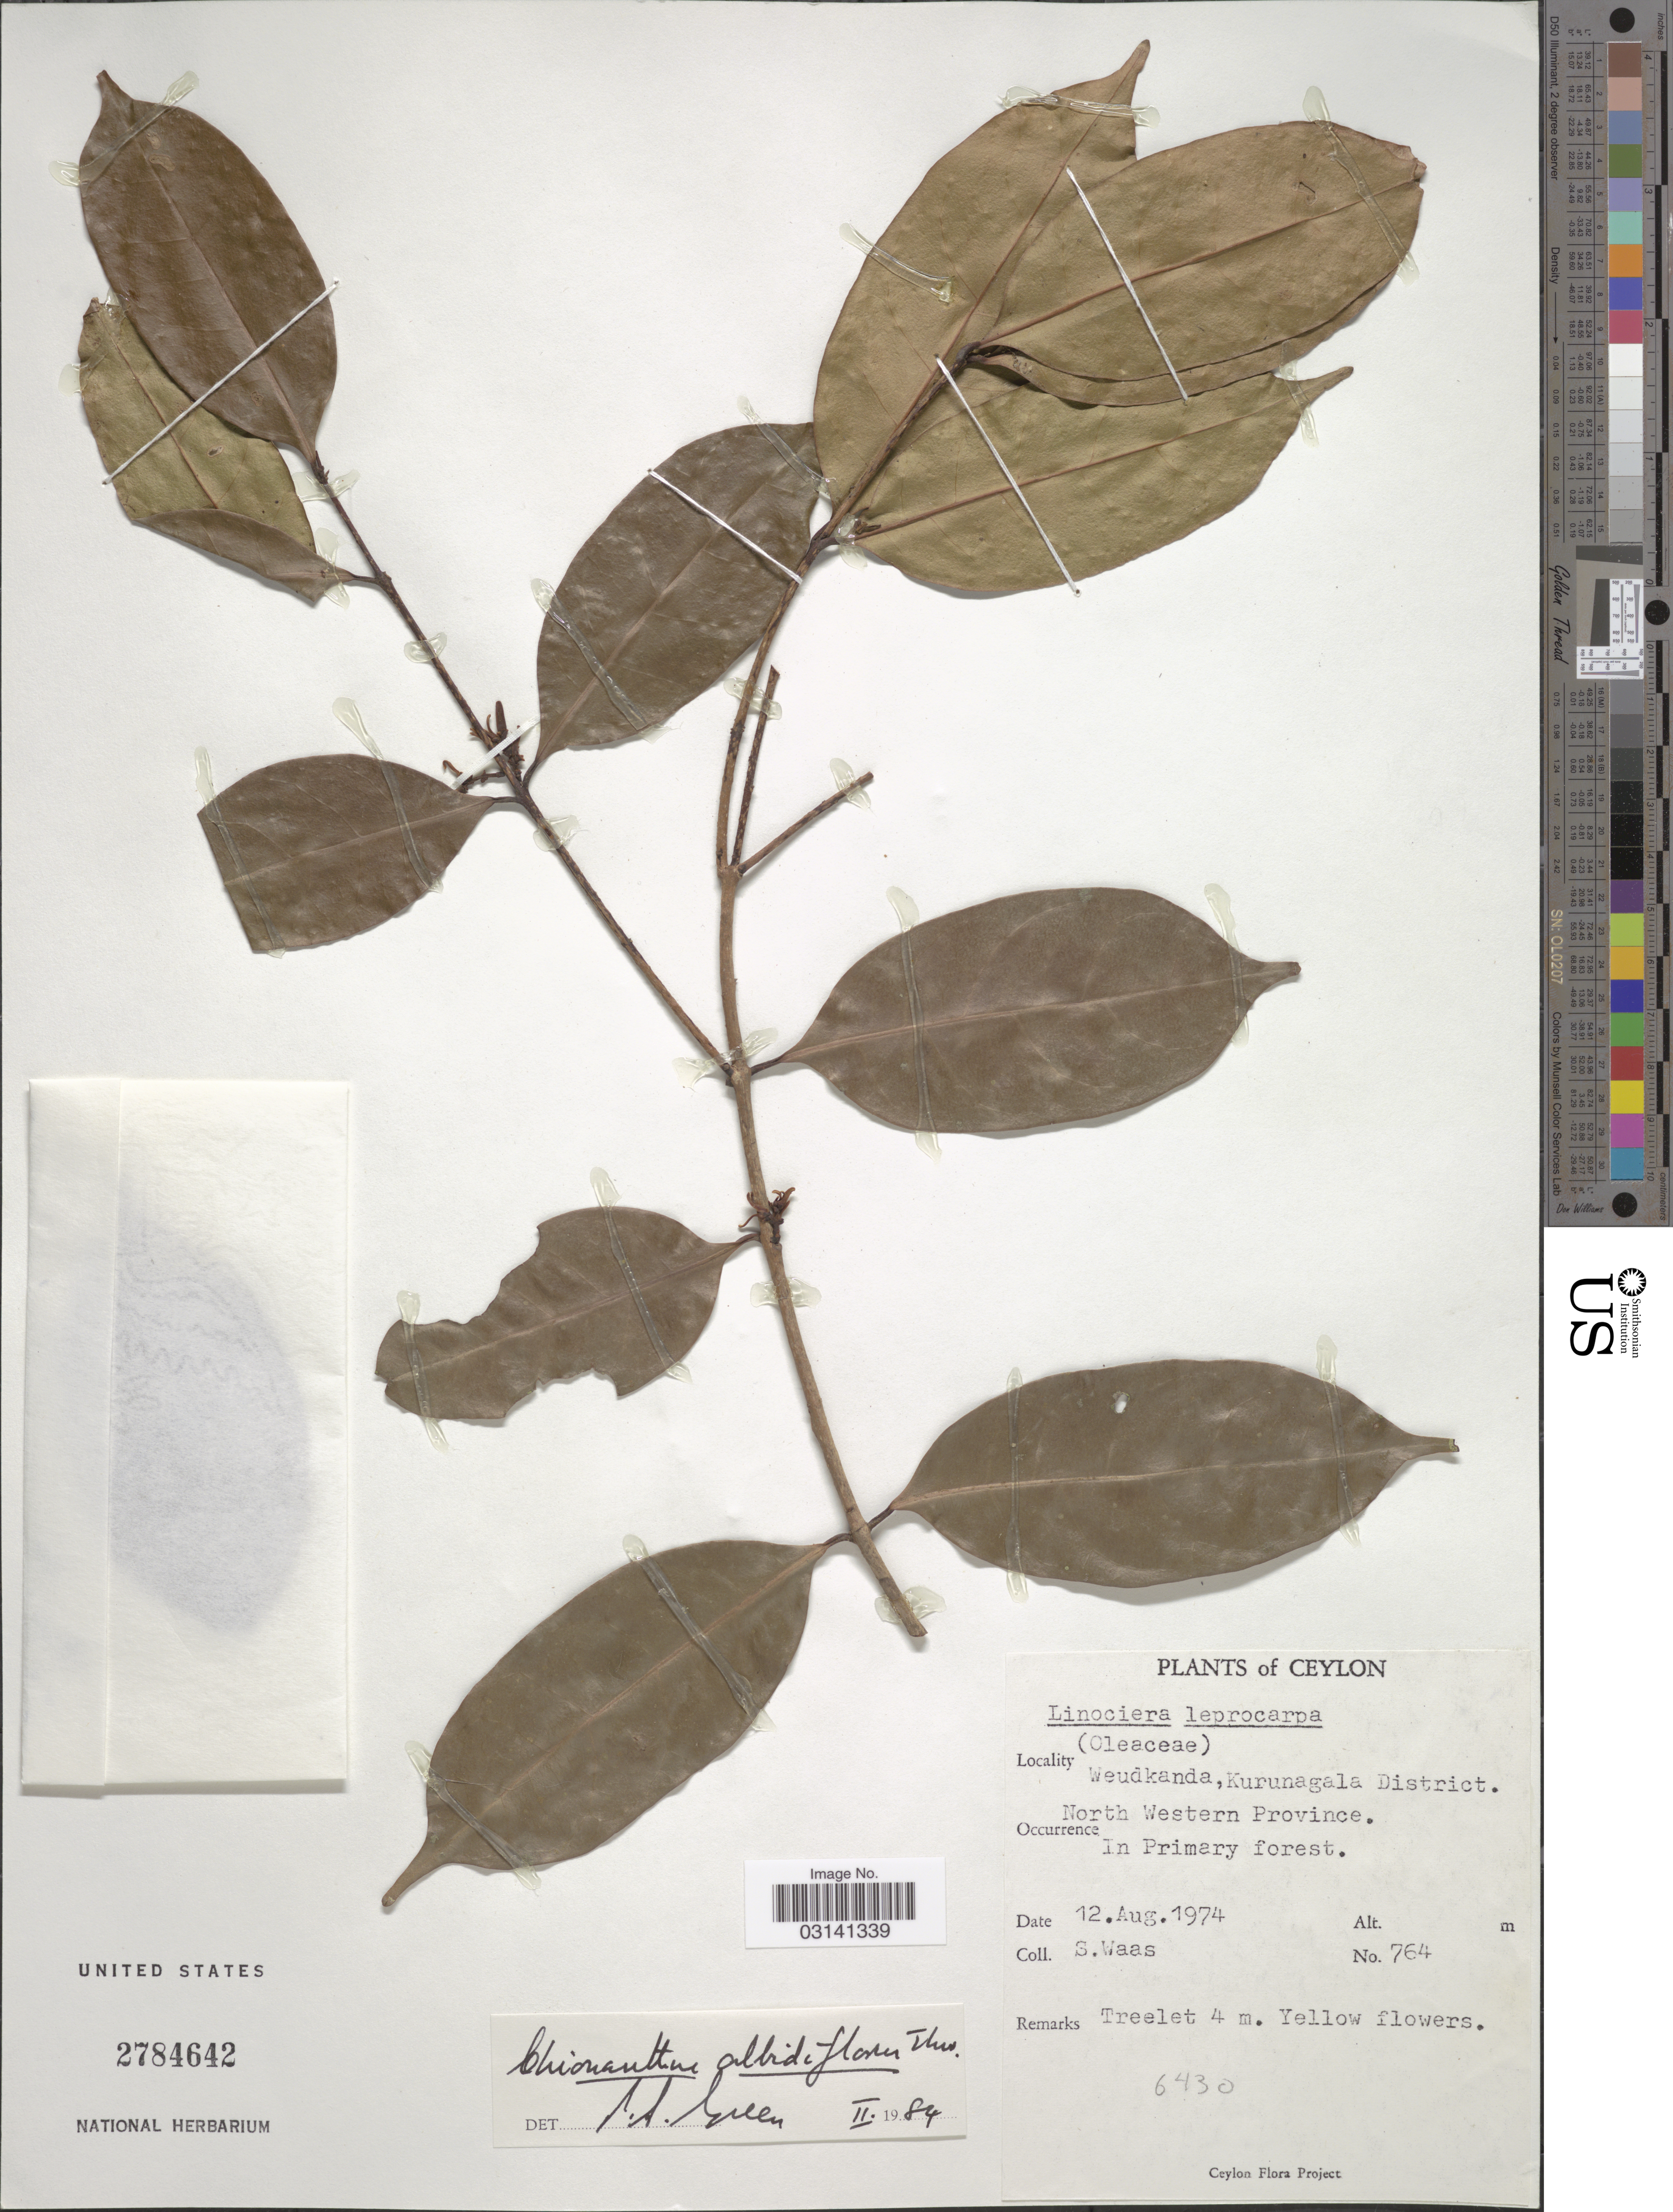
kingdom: Plantae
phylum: Tracheophyta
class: Magnoliopsida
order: Lamiales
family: Oleaceae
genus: Chionanthus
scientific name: Chionanthus albidiflorus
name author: Thwaites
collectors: S. Waas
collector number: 764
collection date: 1974-08-12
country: Sri Lanka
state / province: North Western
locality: Ceylon, Weudkanda, Kurunagala District.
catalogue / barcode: US 2784642